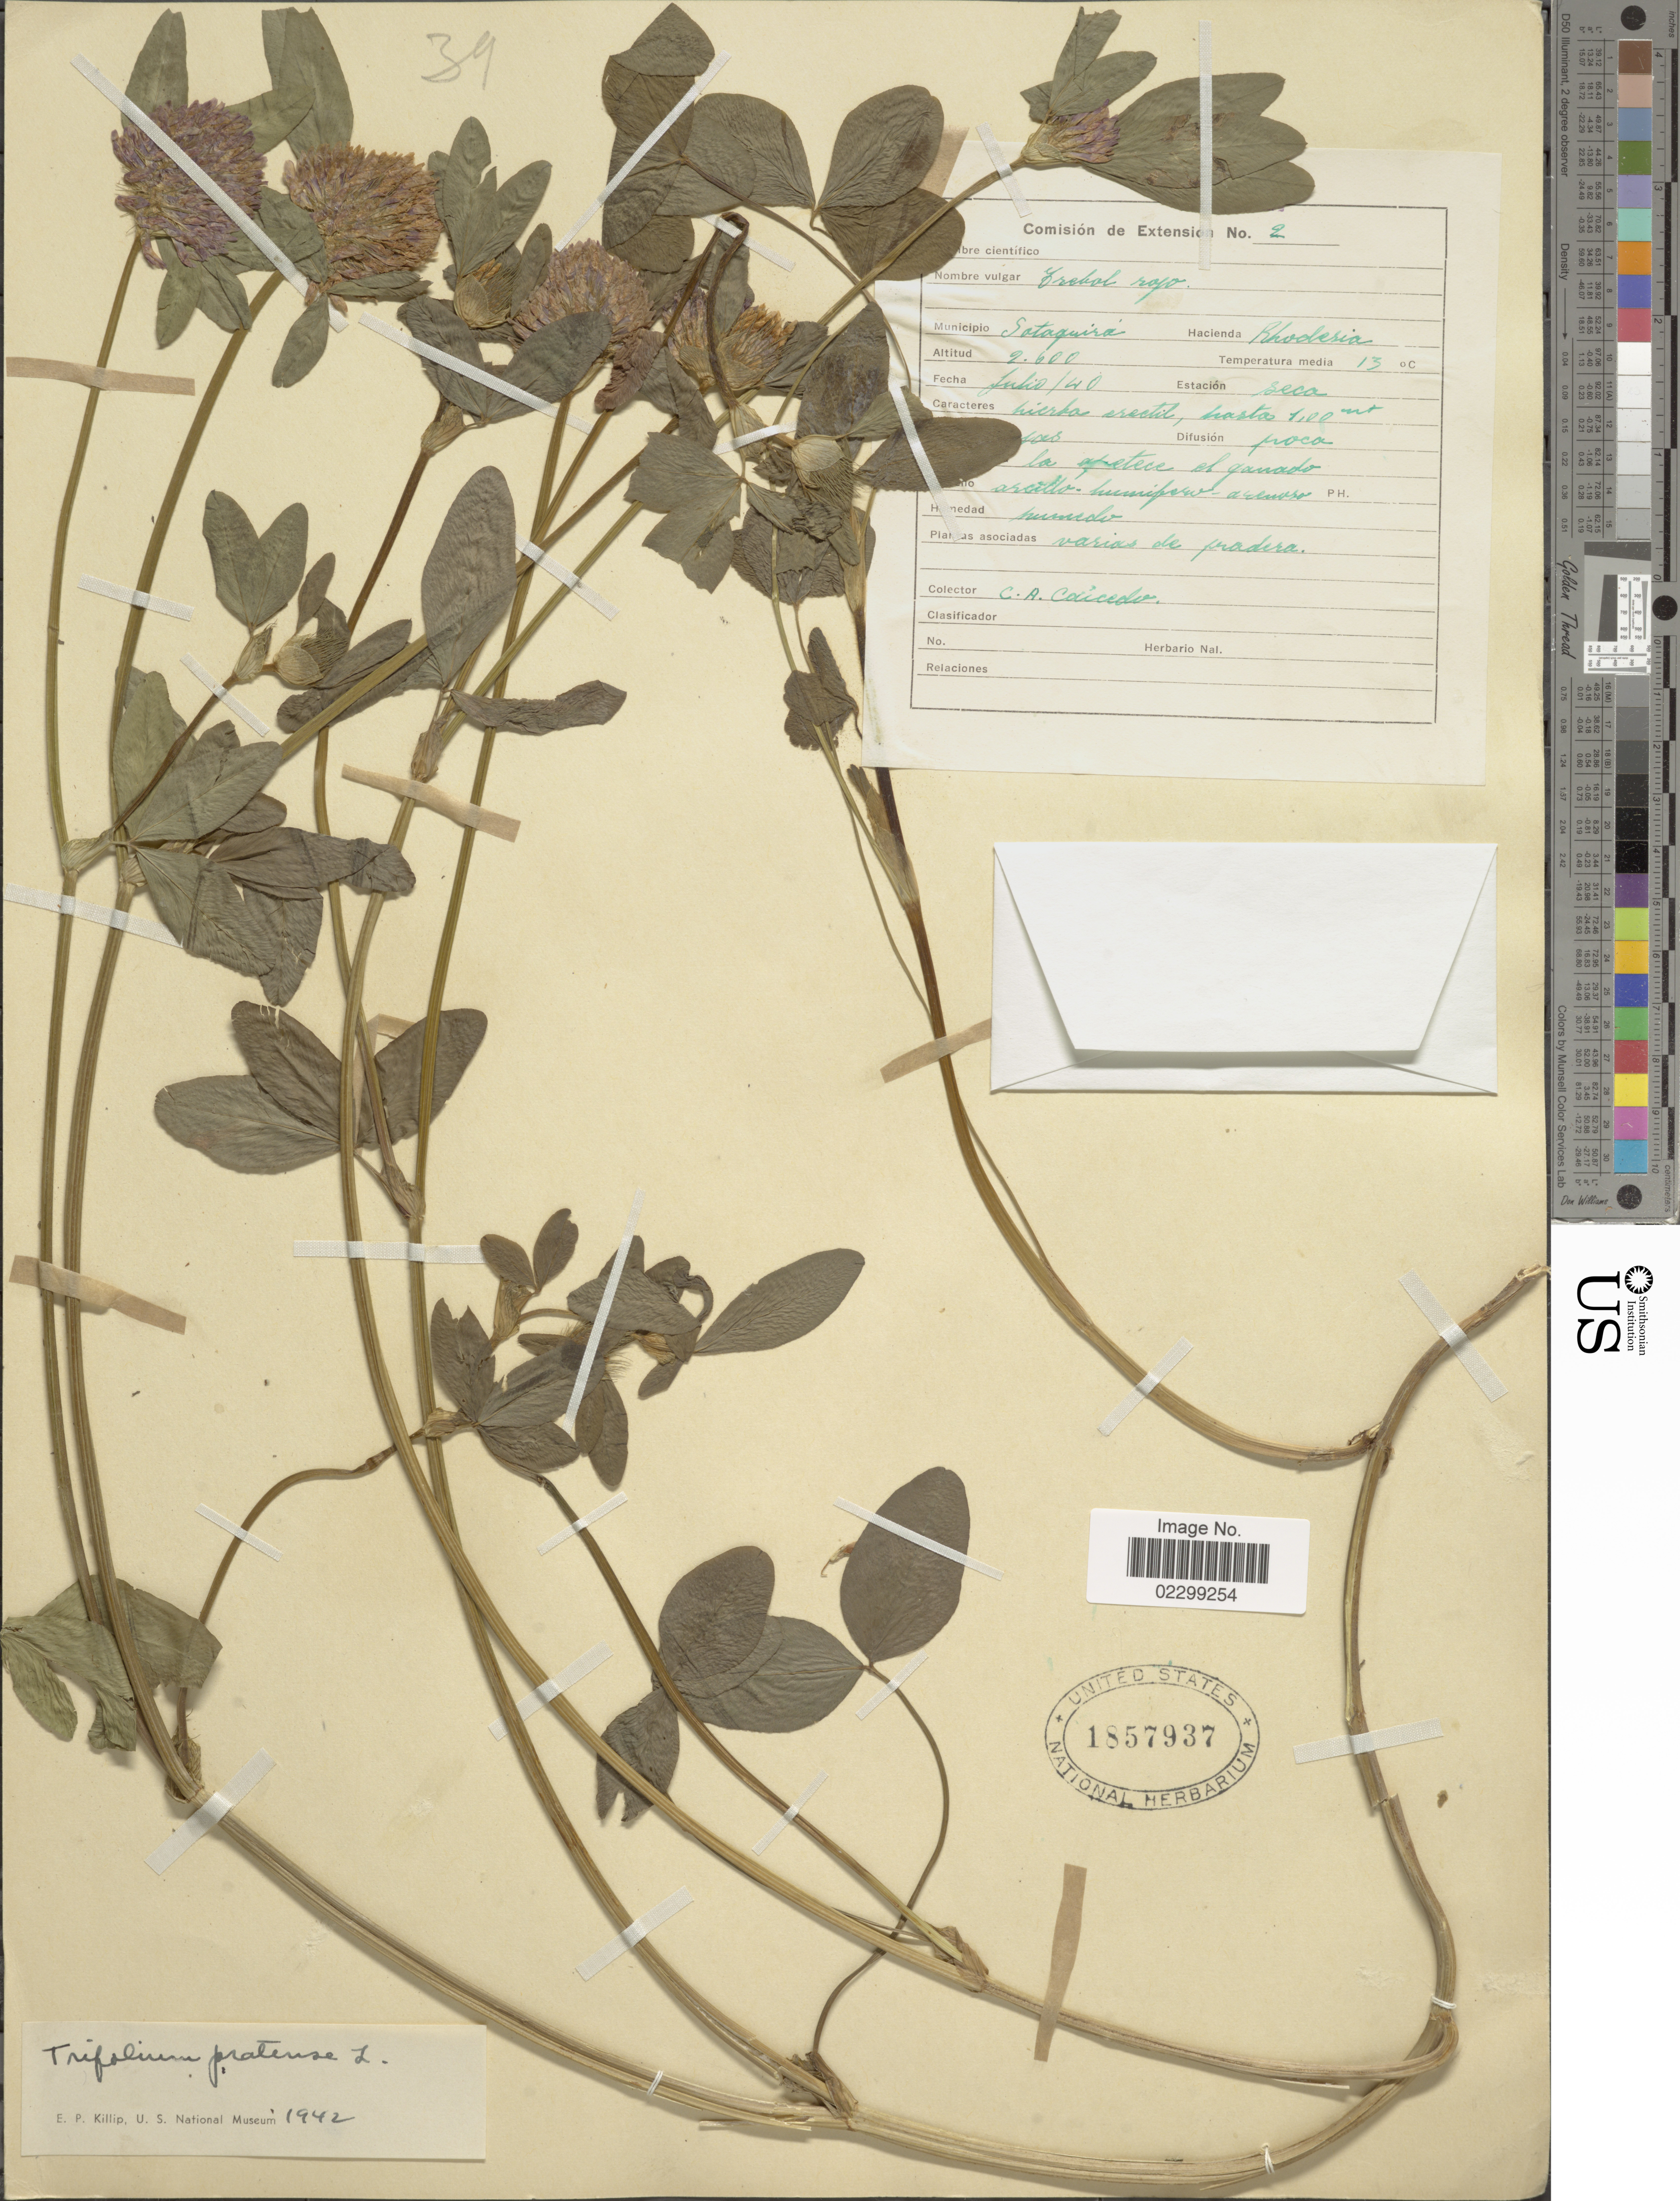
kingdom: Plantae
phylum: Tracheophyta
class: Magnoliopsida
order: Fabales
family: Fabaceae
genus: Trifolium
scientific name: Trifolium pratense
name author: L.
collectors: C. Arboleda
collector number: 2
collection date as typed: Transcribed d/m/y: /7/40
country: Colombia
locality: Municipio Sotaquiras, Hacienda Rhodesia, la aztece ol granado [interpreted]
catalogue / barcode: US 1857937